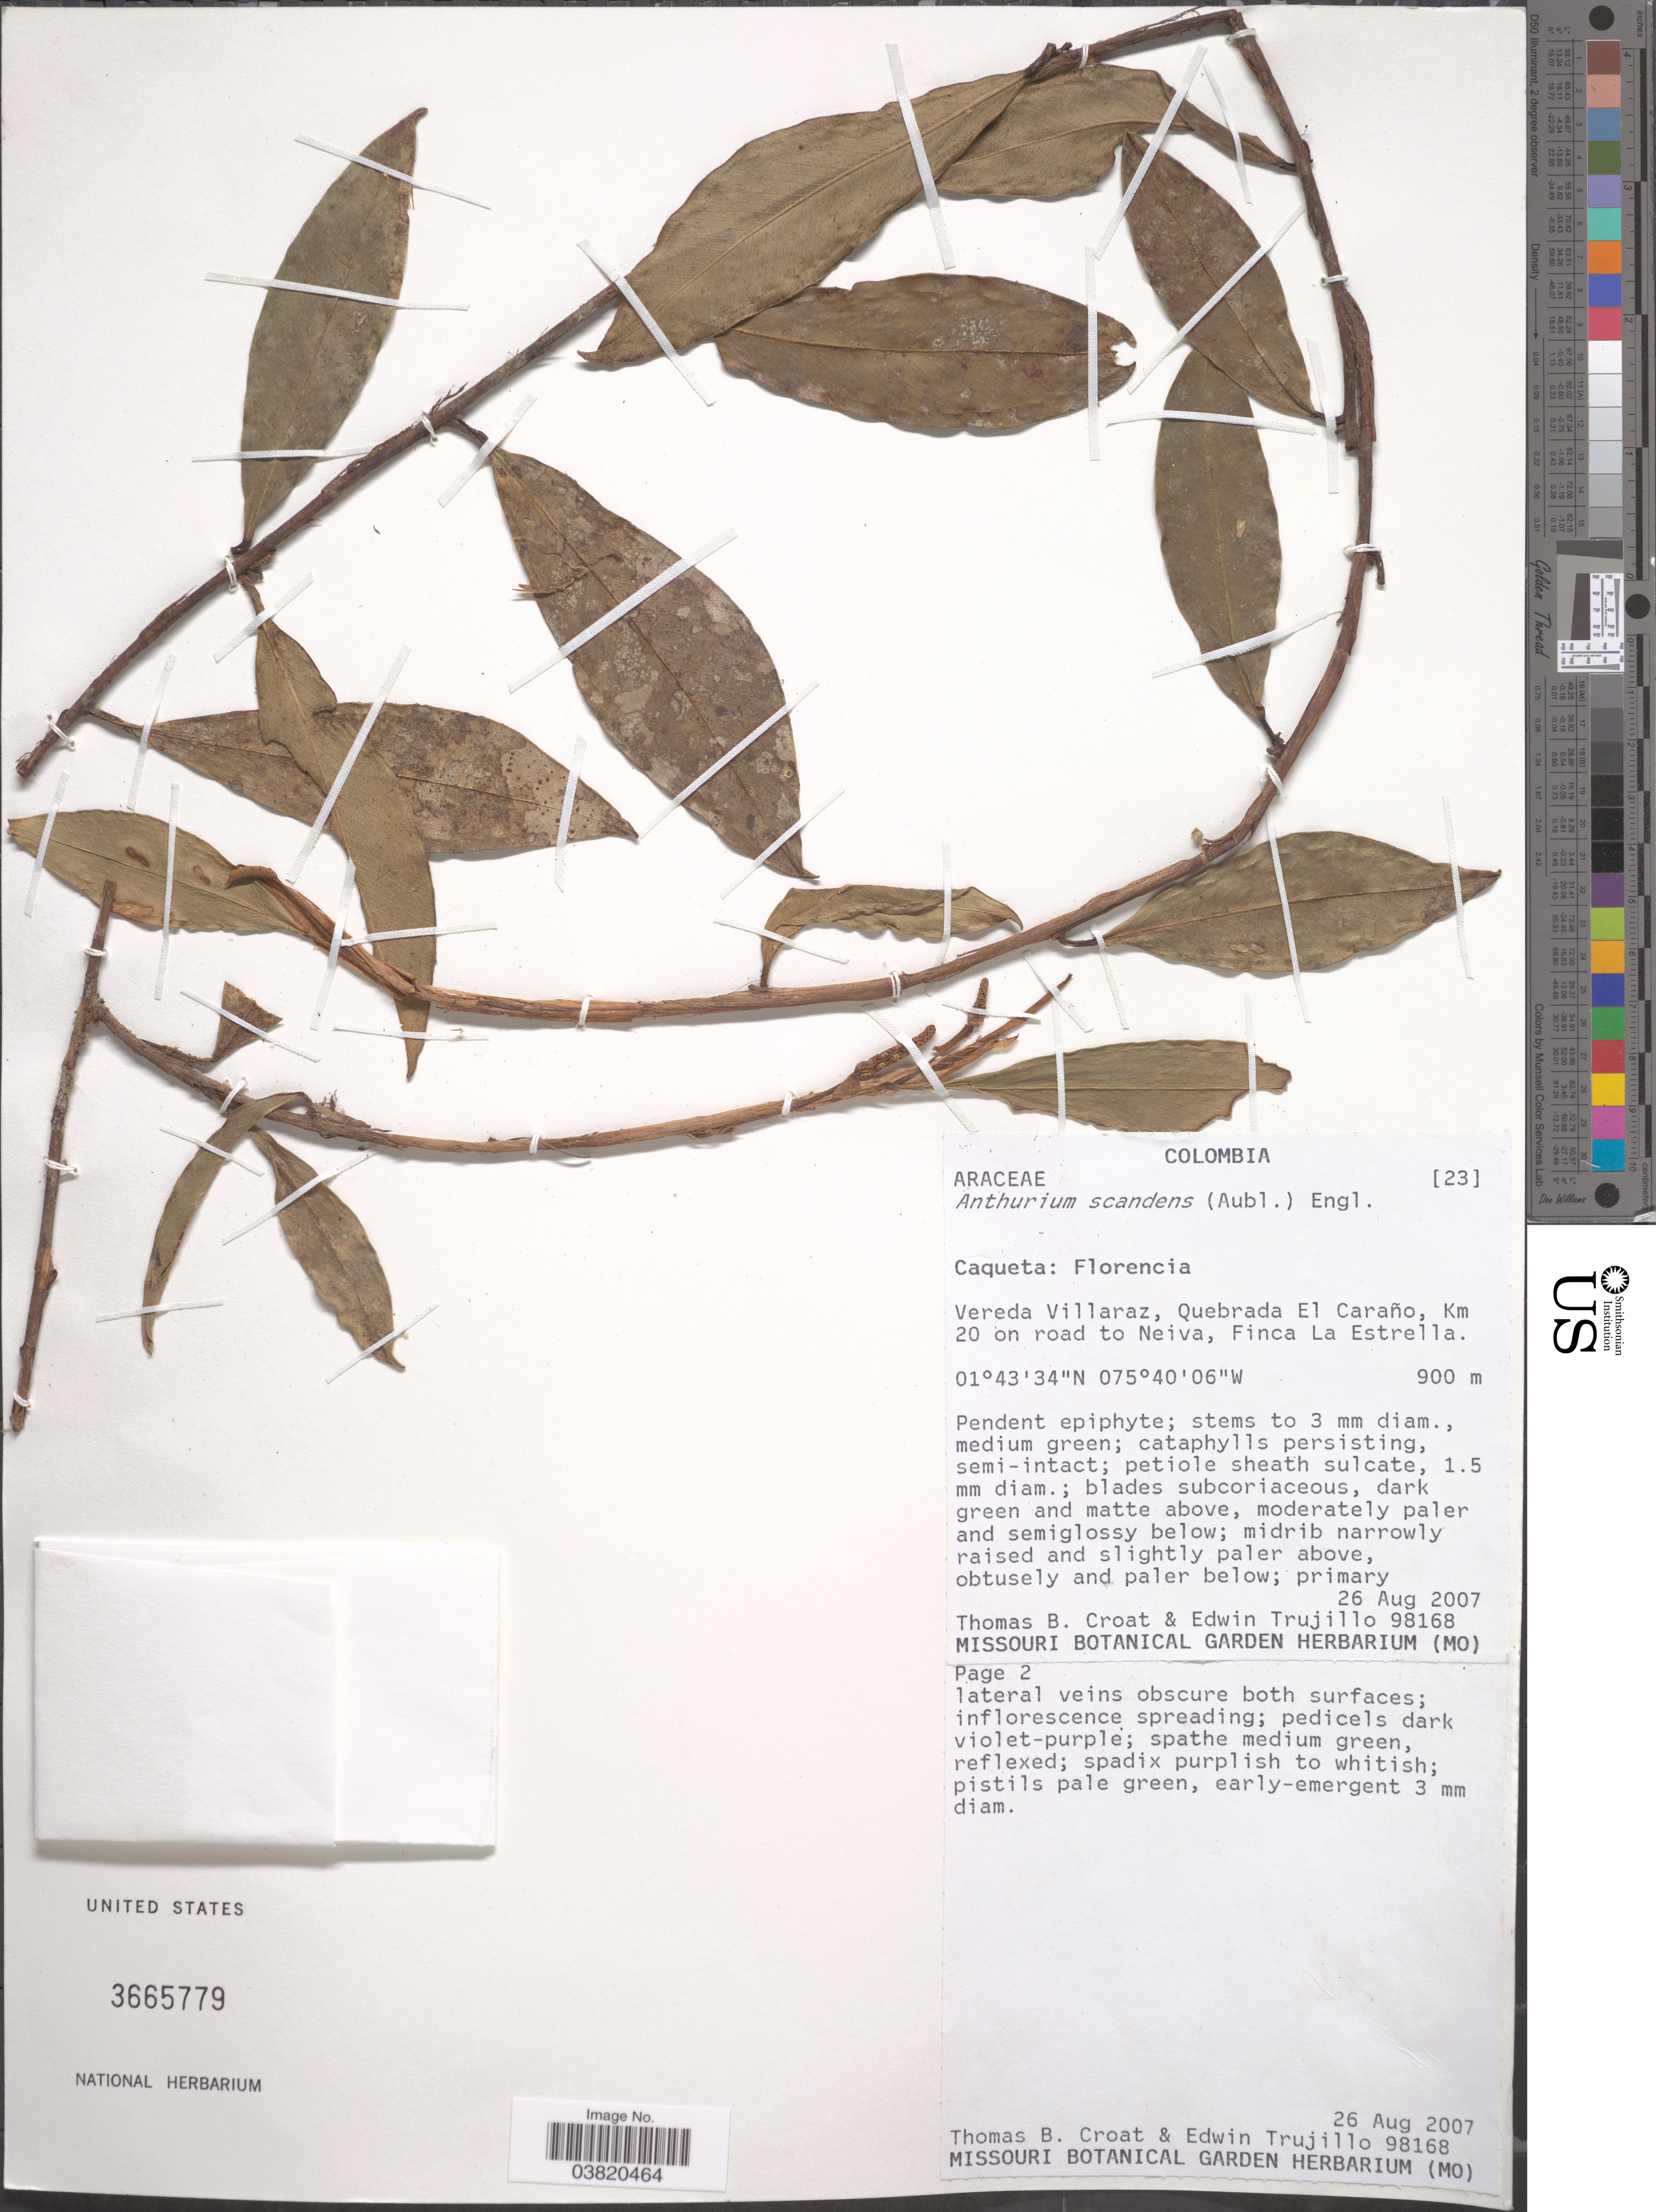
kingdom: Plantae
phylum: Tracheophyta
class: Liliopsida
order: Alismatales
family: Araceae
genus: Anthurium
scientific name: Anthurium scandens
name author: (Aubl.) Engl.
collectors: T. B. Croat & E. Trujillo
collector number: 98168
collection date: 2007-08-26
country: Colombia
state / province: Caquetá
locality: Caqueta: Florencia. Vereda Villaraz, Quebrada El Caraño, Km 20 on road to Neiva, Finca La Estrella.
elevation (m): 900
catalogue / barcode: US 3665779